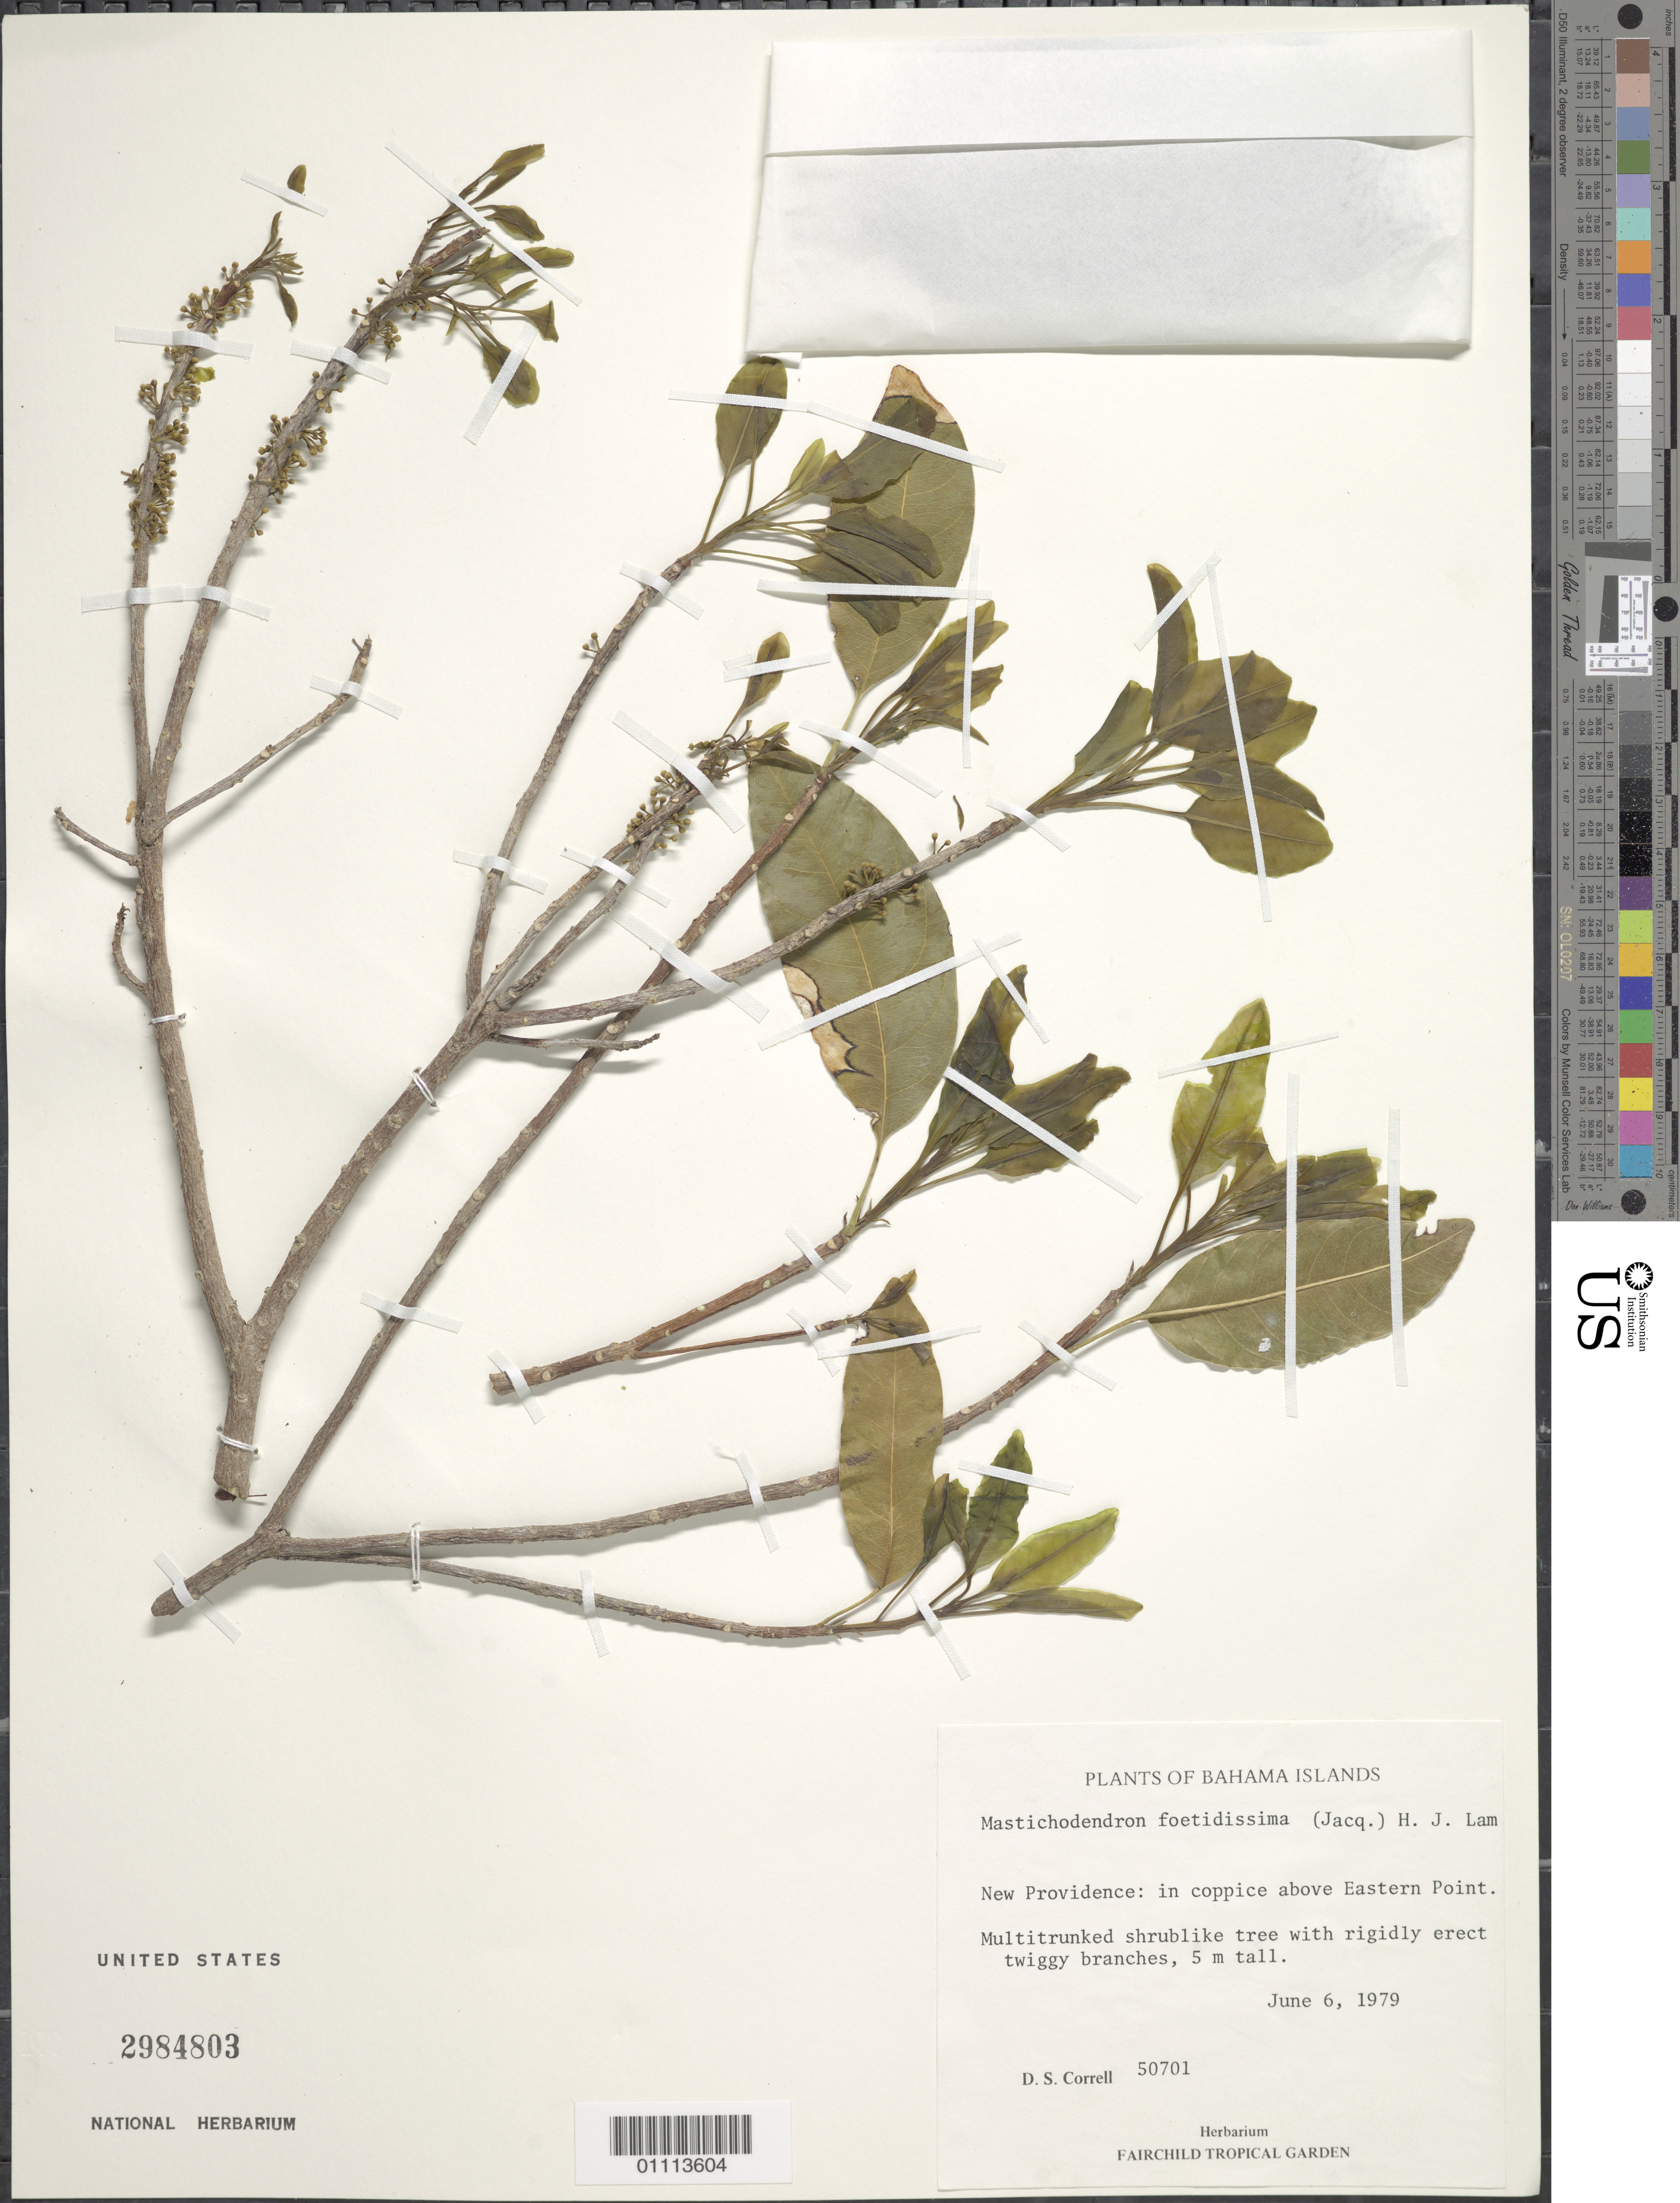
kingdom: Plantae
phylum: Tracheophyta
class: Magnoliopsida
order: Ericales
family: Sapotaceae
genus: Sideroxylon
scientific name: Sideroxylon foetidissimum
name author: Jacq.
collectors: D. S. Correll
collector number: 50701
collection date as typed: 06 Jun 1979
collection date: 1979-06-06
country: Bahamas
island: New Providence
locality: in Coppice above Eastern Point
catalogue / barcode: US 2984803